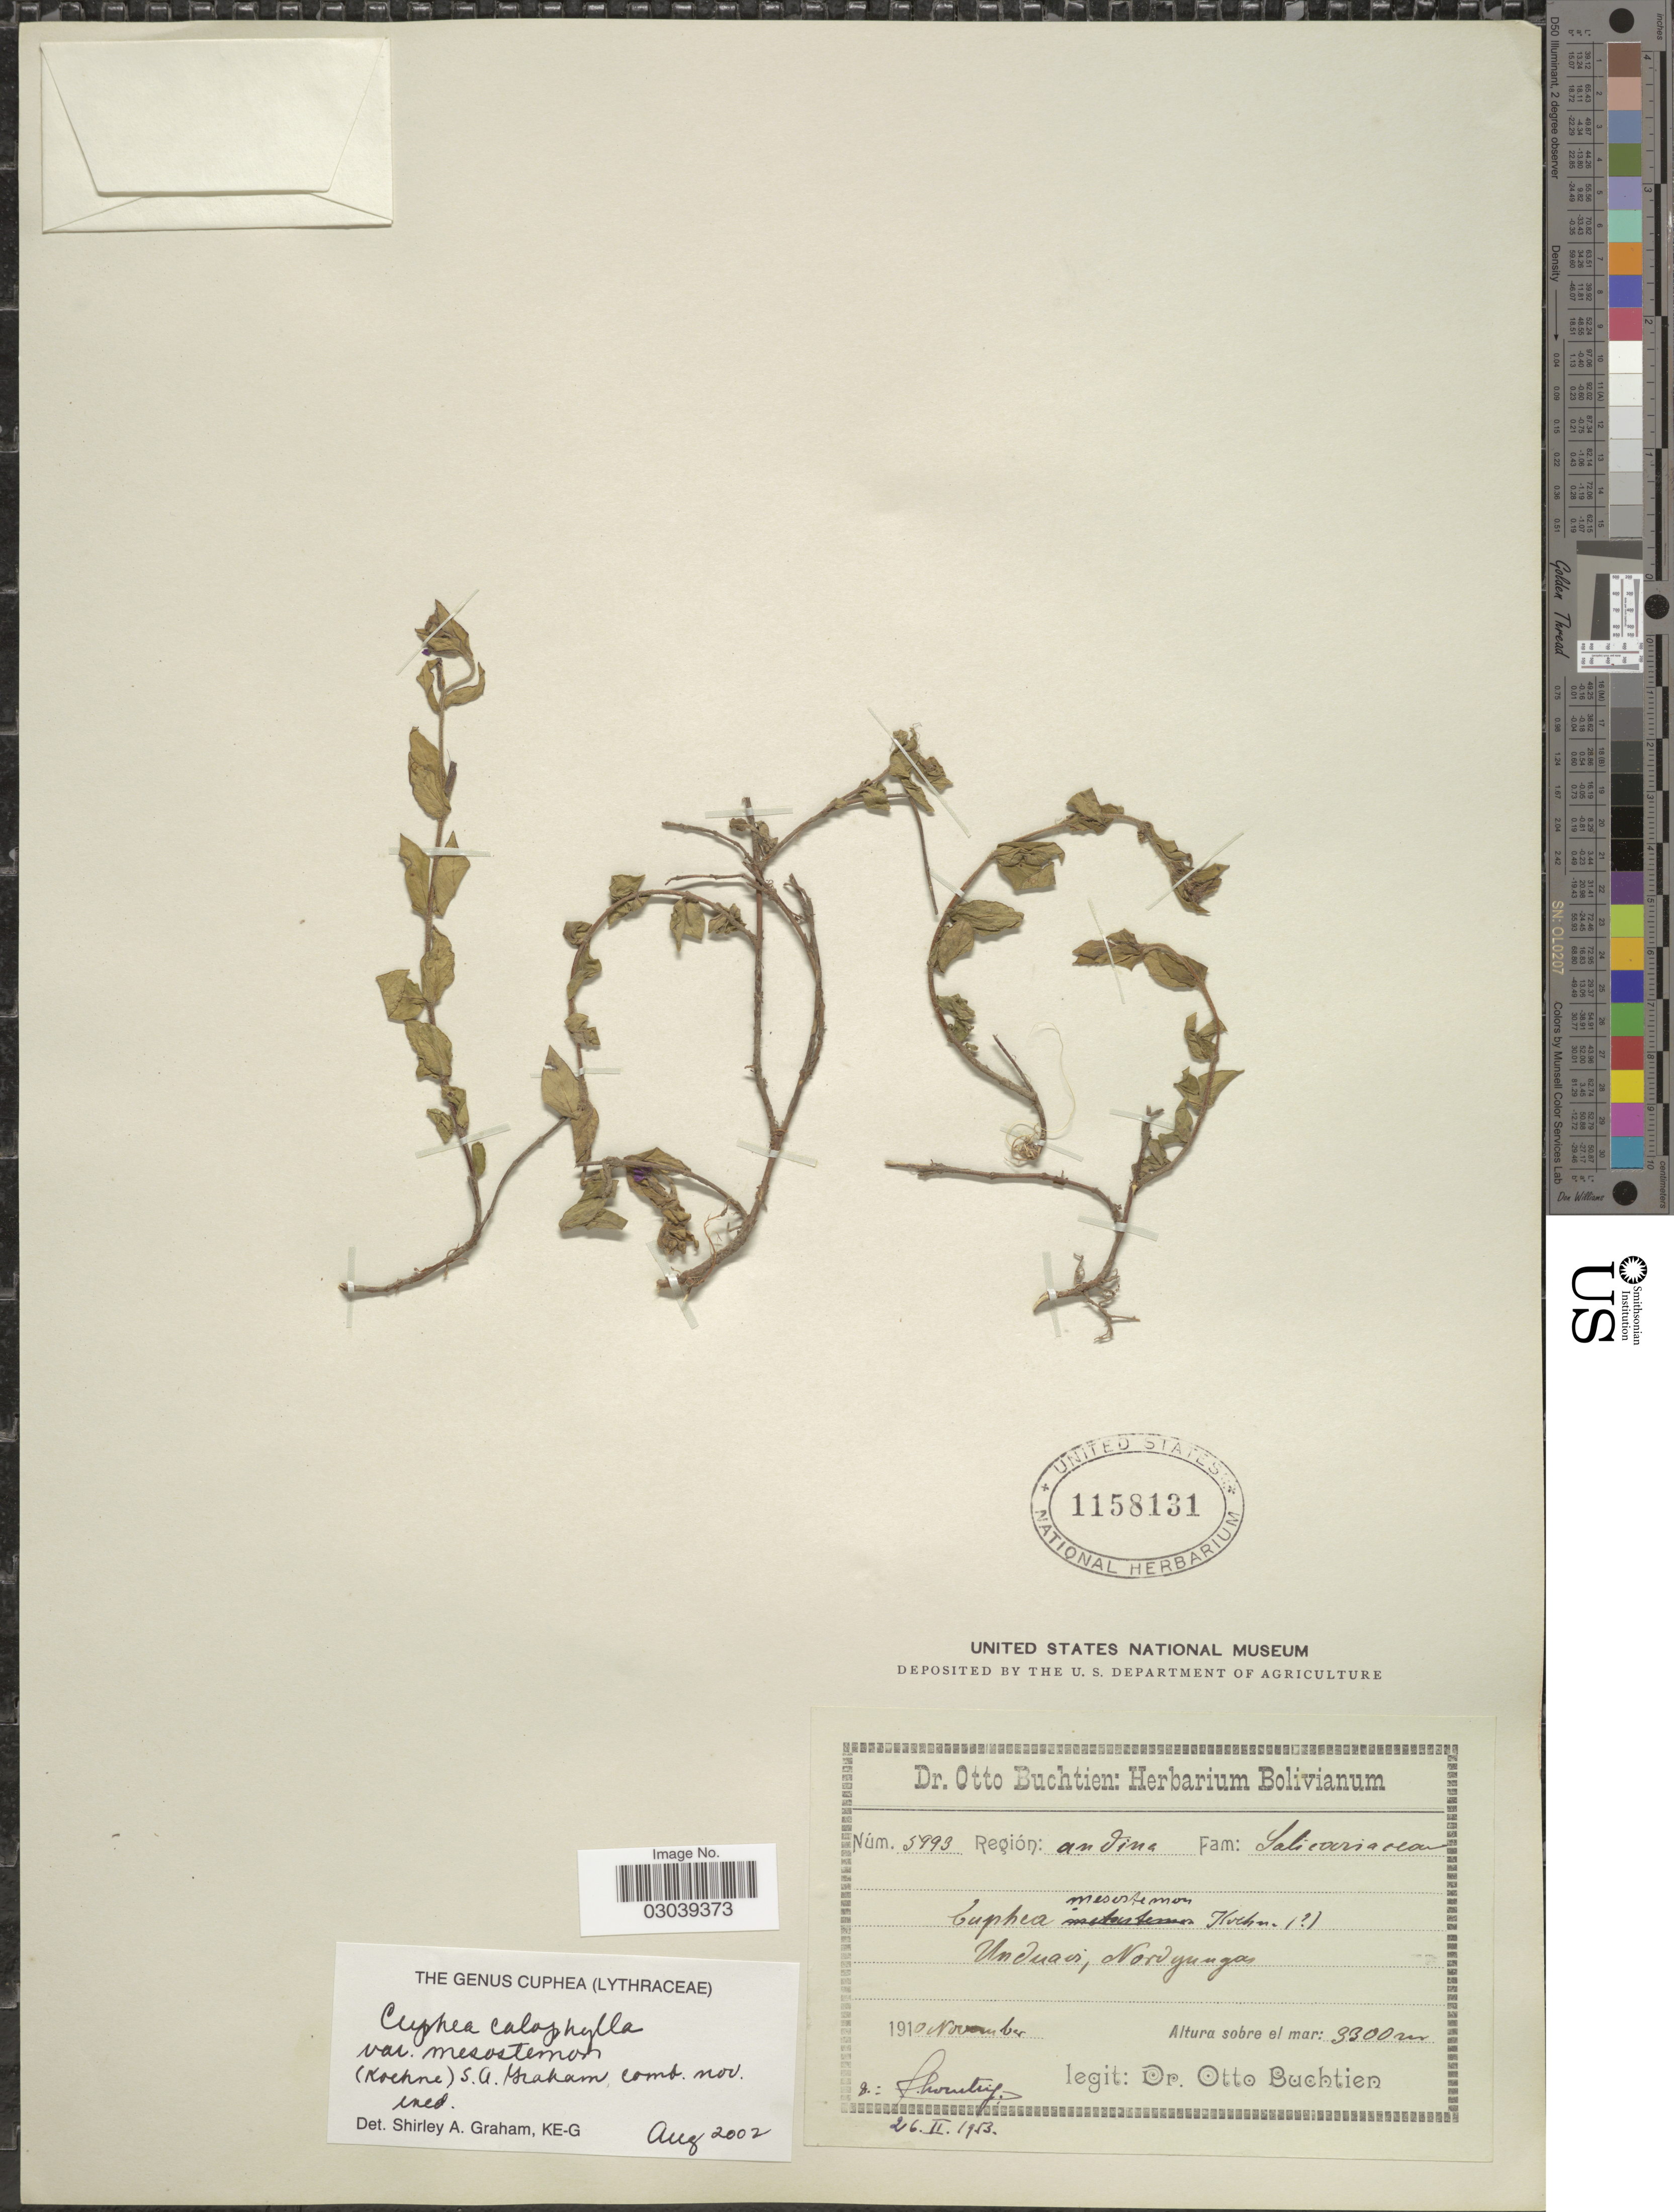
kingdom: Plantae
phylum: Tracheophyta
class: Magnoliopsida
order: Myrtales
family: Lythraceae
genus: Cuphea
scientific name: Cuphea calophylla subsp. mesostemon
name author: (Koehne) Lourteig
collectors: O. Buchtien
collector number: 5993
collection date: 1910-11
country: Bolivia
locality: Unduavi, Nordyungas.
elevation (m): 3300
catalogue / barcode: US 1158131